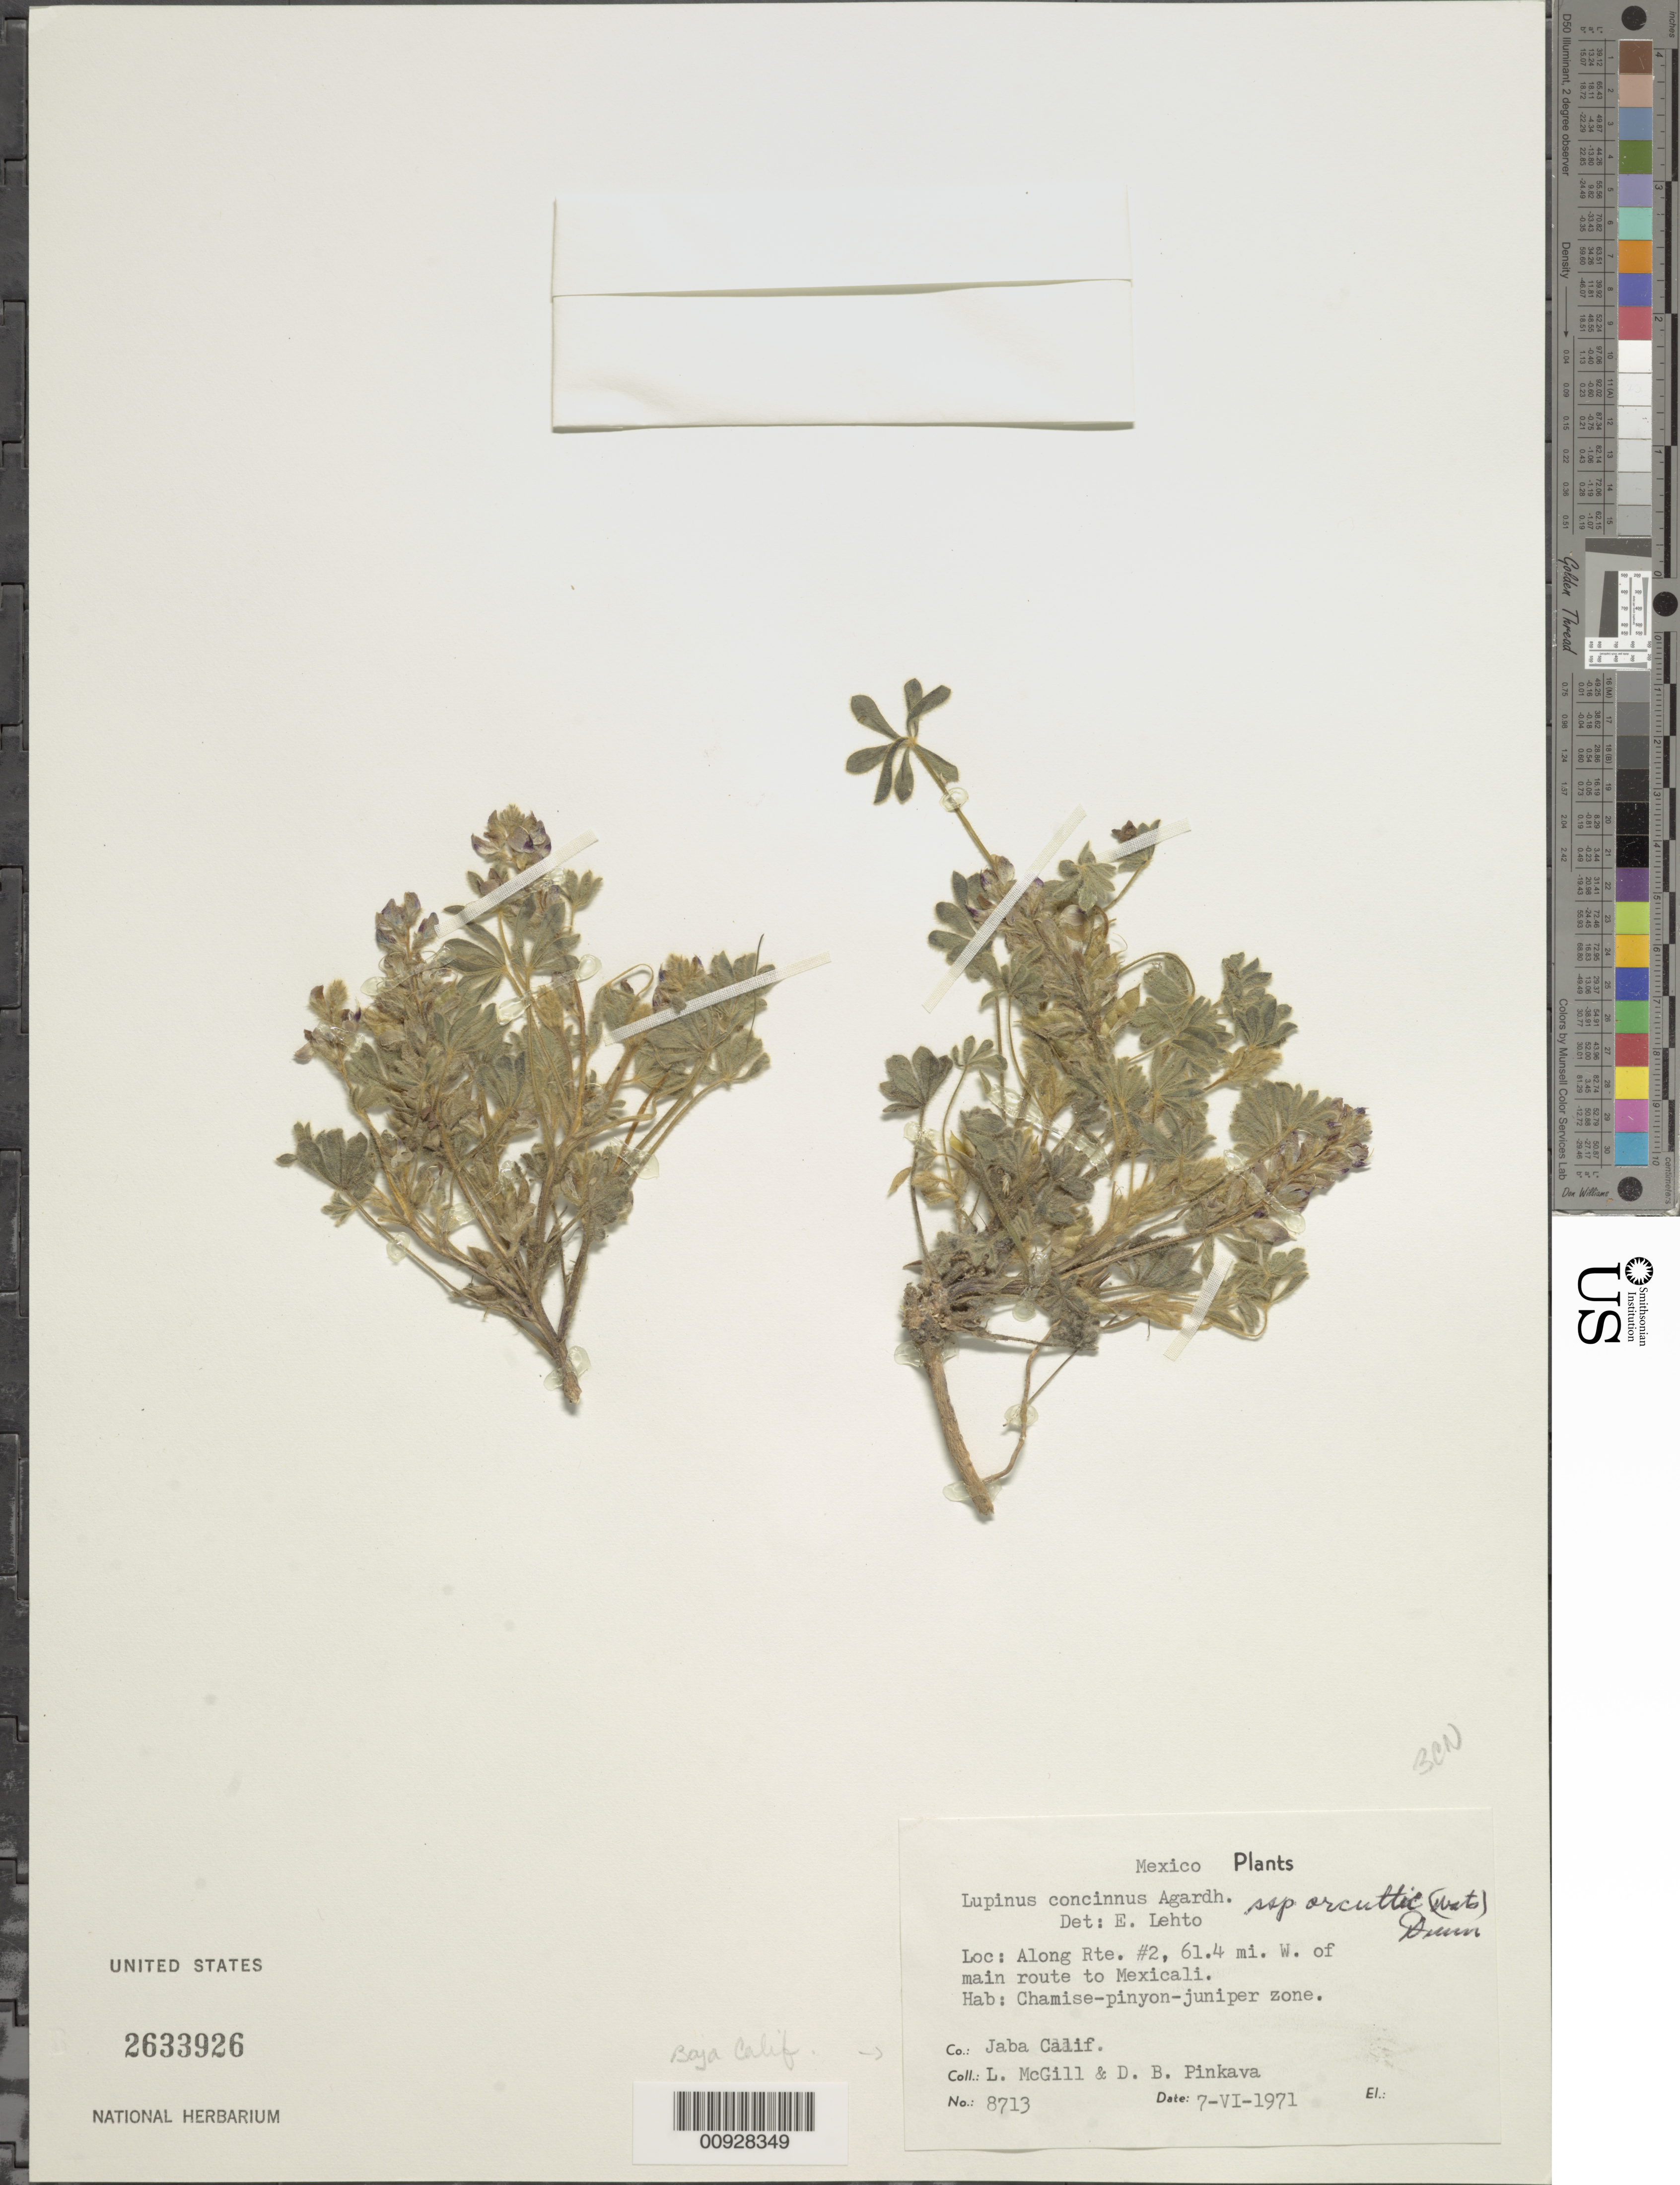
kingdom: Plantae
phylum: Tracheophyta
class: Magnoliopsida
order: Fabales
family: Fabaceae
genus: Lupinus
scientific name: Lupinus concinnus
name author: J. Agardh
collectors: L. McGill & Pinkava, D. B.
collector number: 8713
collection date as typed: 07 Jun 1971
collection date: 1971-06-07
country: Mexico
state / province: Baja California Norte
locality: Along Rte. # 2, 61.4 mi. W of main route to Mexicali.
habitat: Chamise-pinyon-juniper zone.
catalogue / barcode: US 2633926